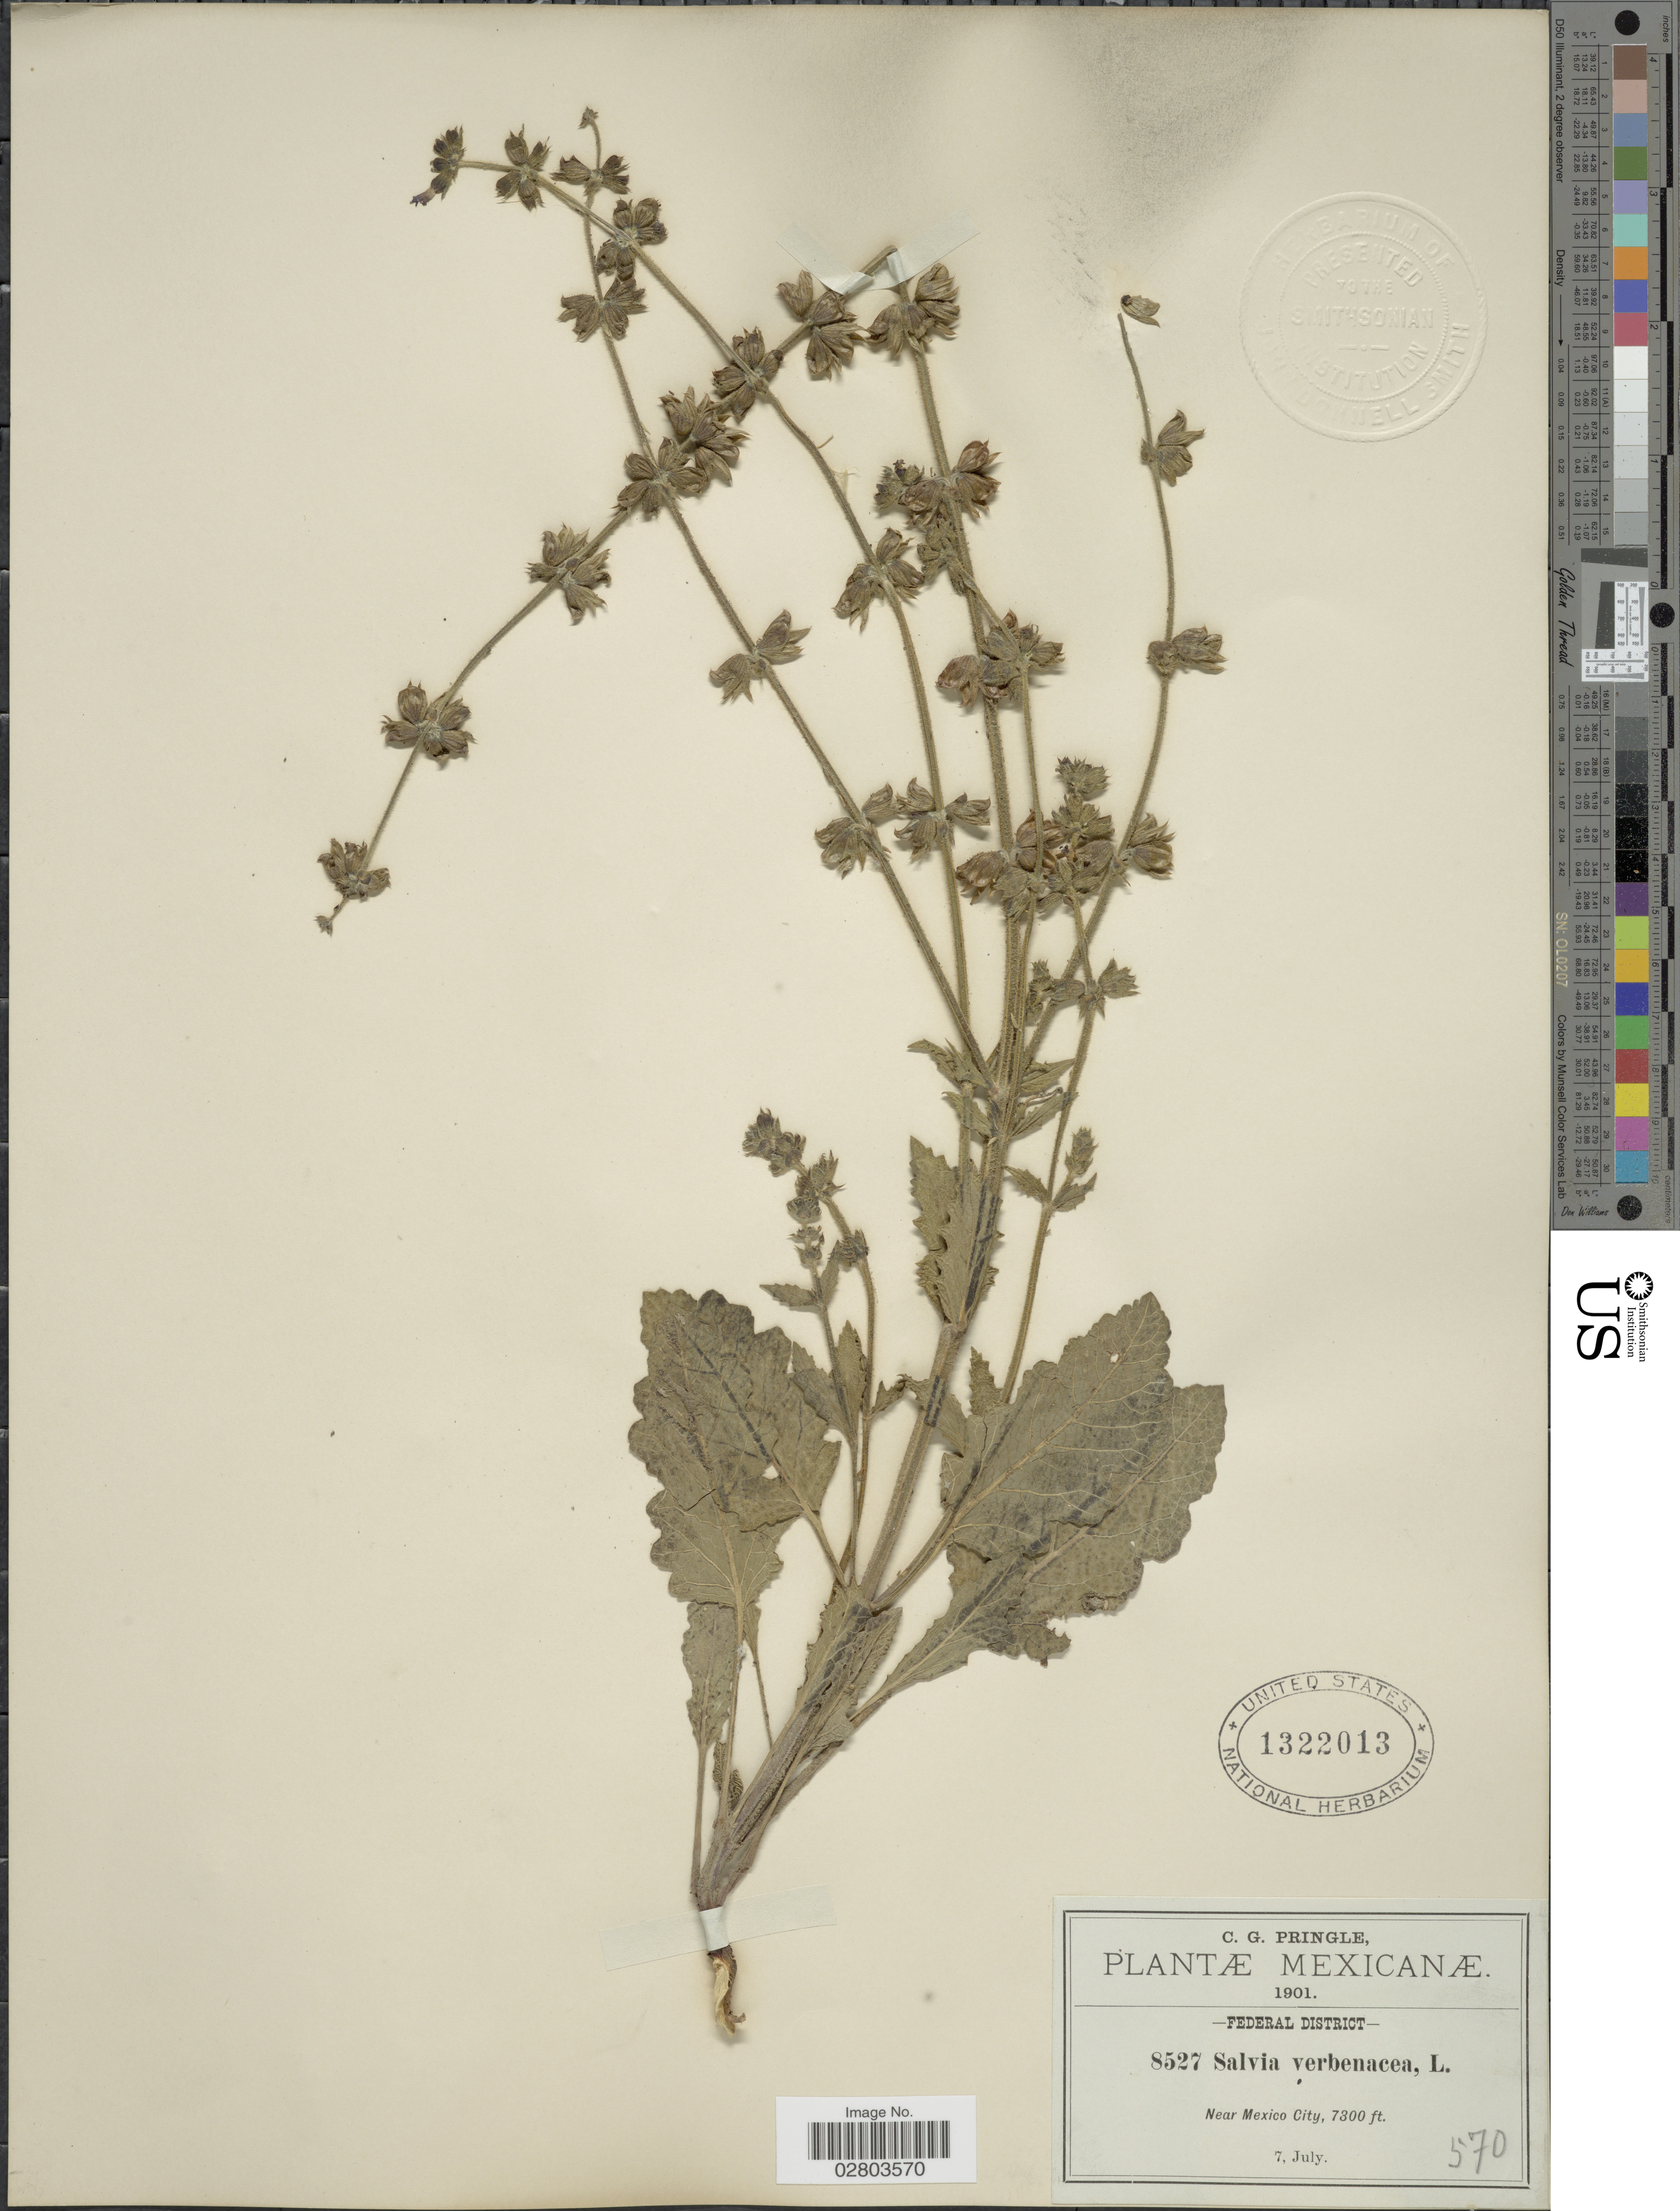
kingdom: Plantae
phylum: Tracheophyta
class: Magnoliopsida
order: Lamiales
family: Lamiaceae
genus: Salvia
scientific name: Salvia verbenacea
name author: L.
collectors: C. G. Pringle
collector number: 8527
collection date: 1901-07-07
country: Mexico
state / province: Distrito Federal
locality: Federal District. Near Mexico City.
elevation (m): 2225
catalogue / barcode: US 1322013